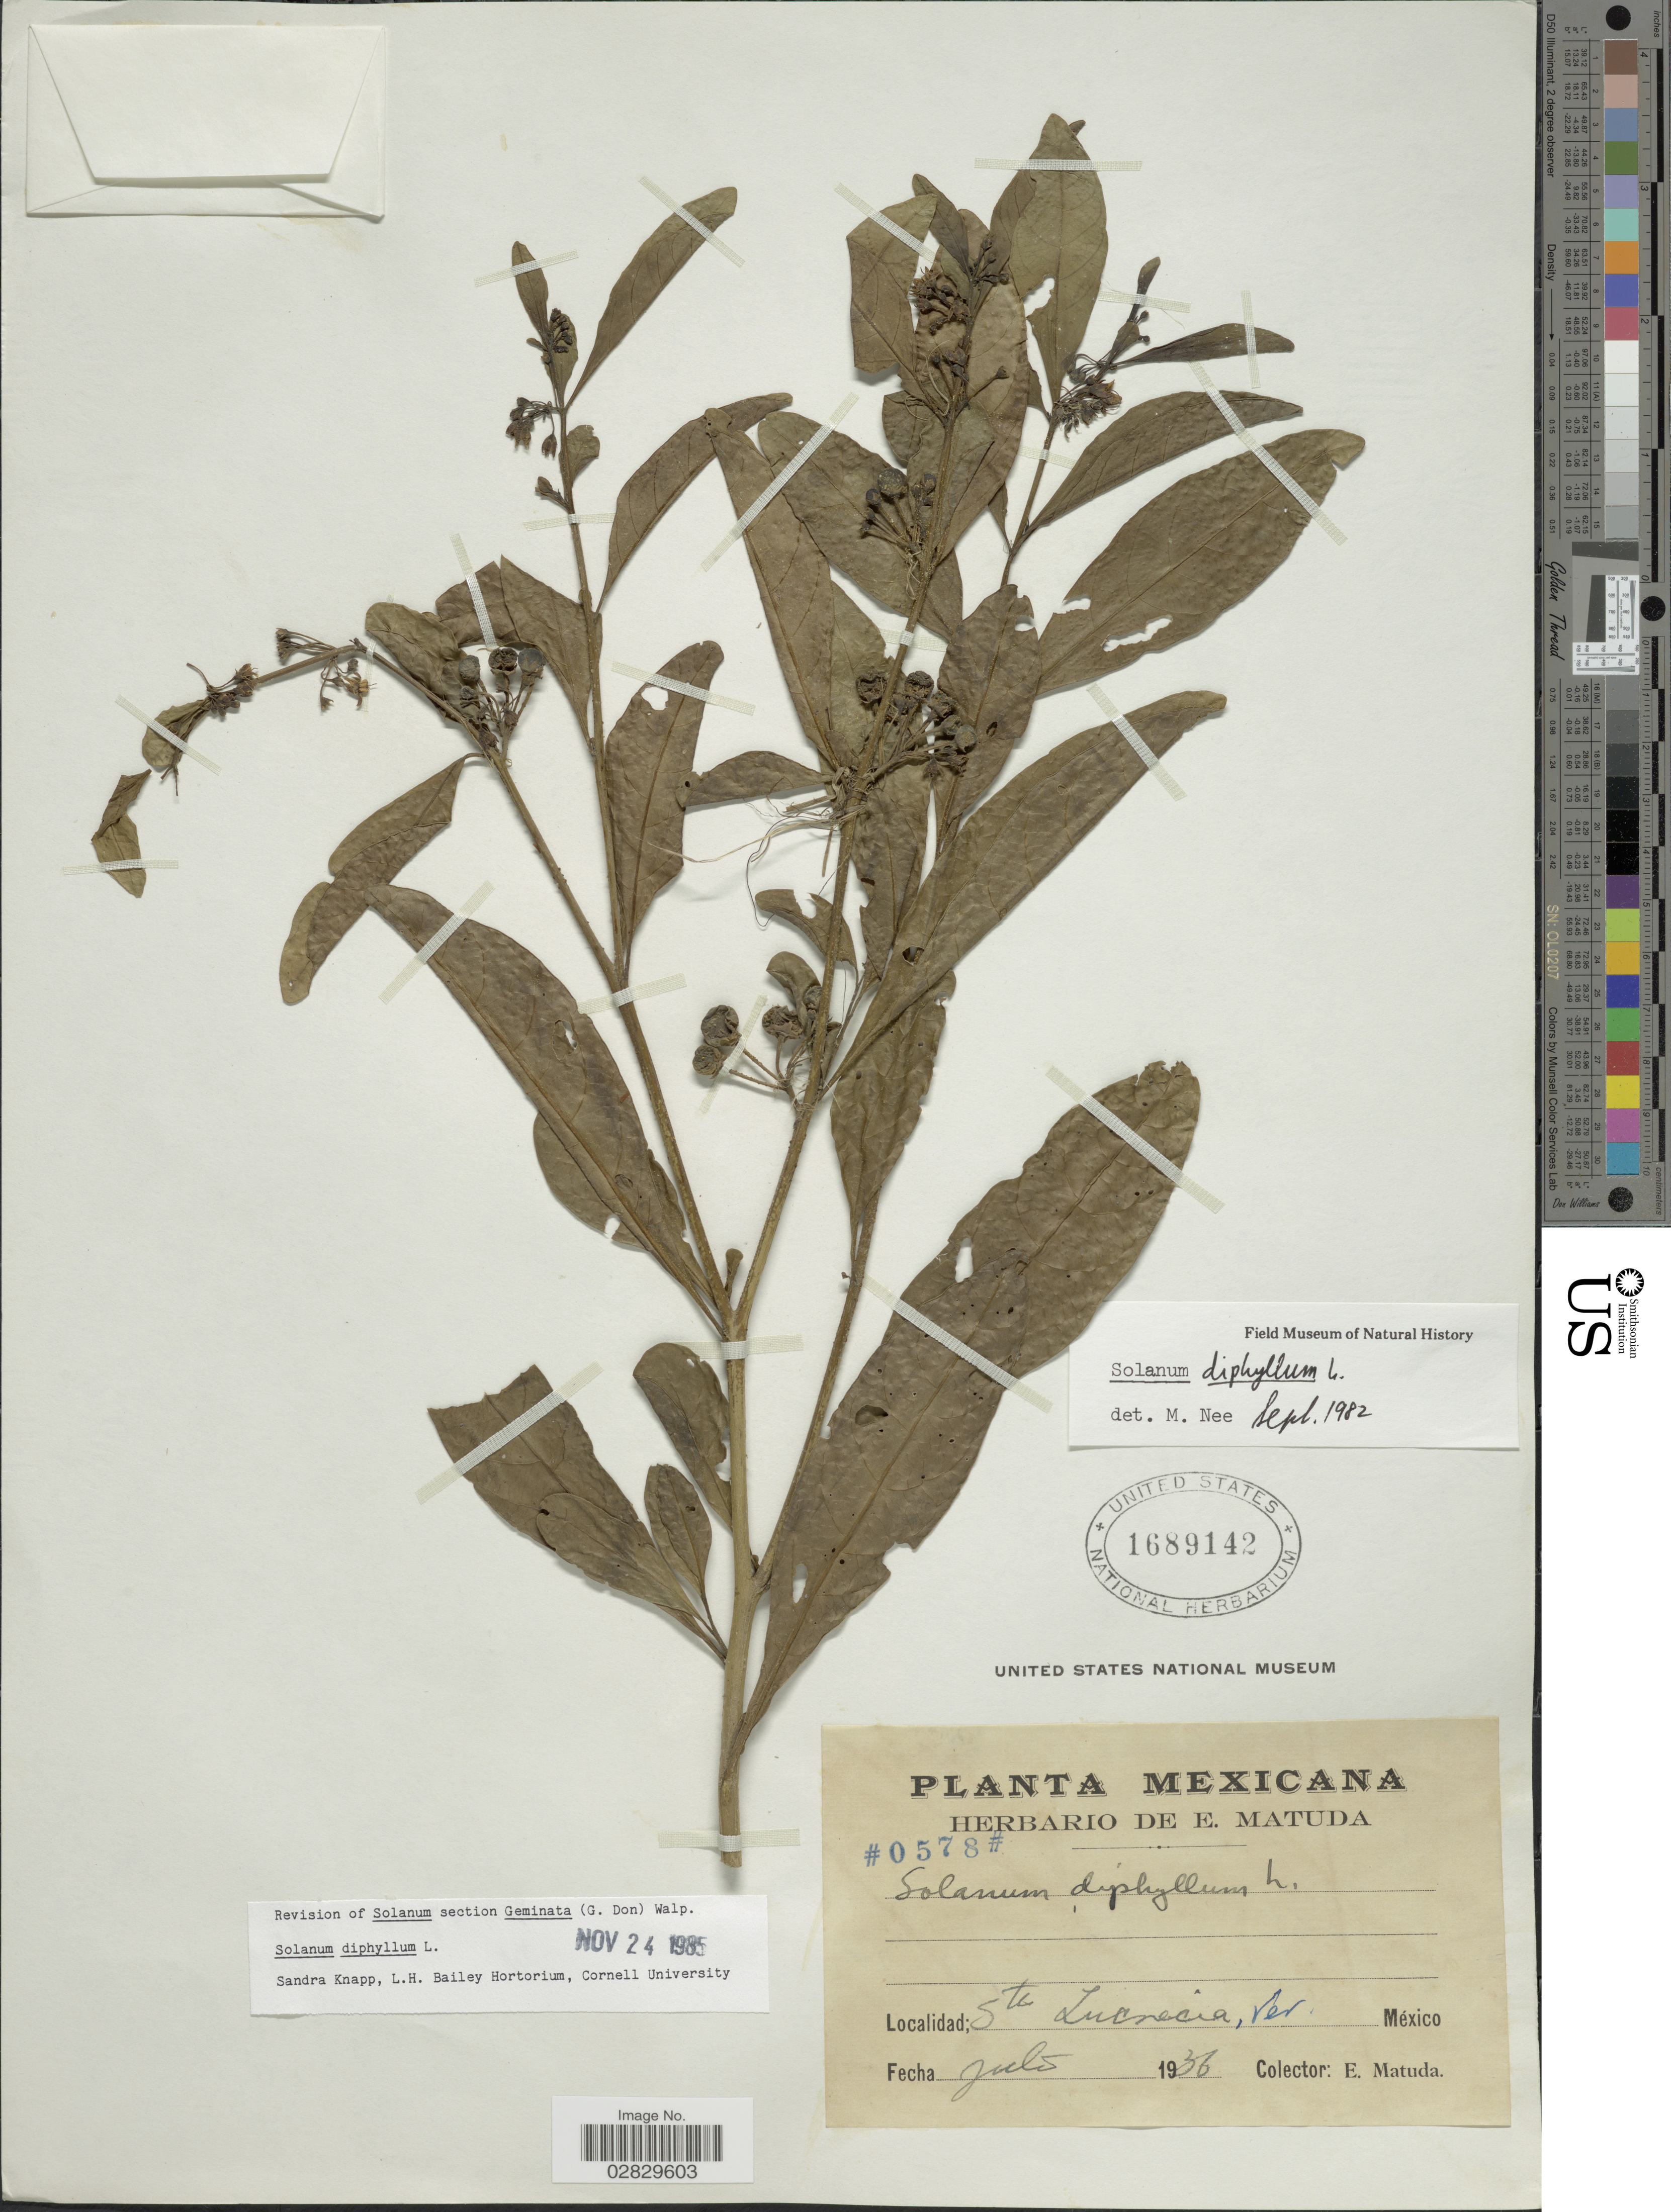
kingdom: Plantae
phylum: Tracheophyta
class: Magnoliopsida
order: Solanales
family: Solanaceae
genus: Solanum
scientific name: Solanum diphyllum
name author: L.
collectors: E. Matuda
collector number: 0578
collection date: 1936-07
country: Mexico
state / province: Veracruz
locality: Ste. Lucrecia. Ver.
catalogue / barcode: US 1689142